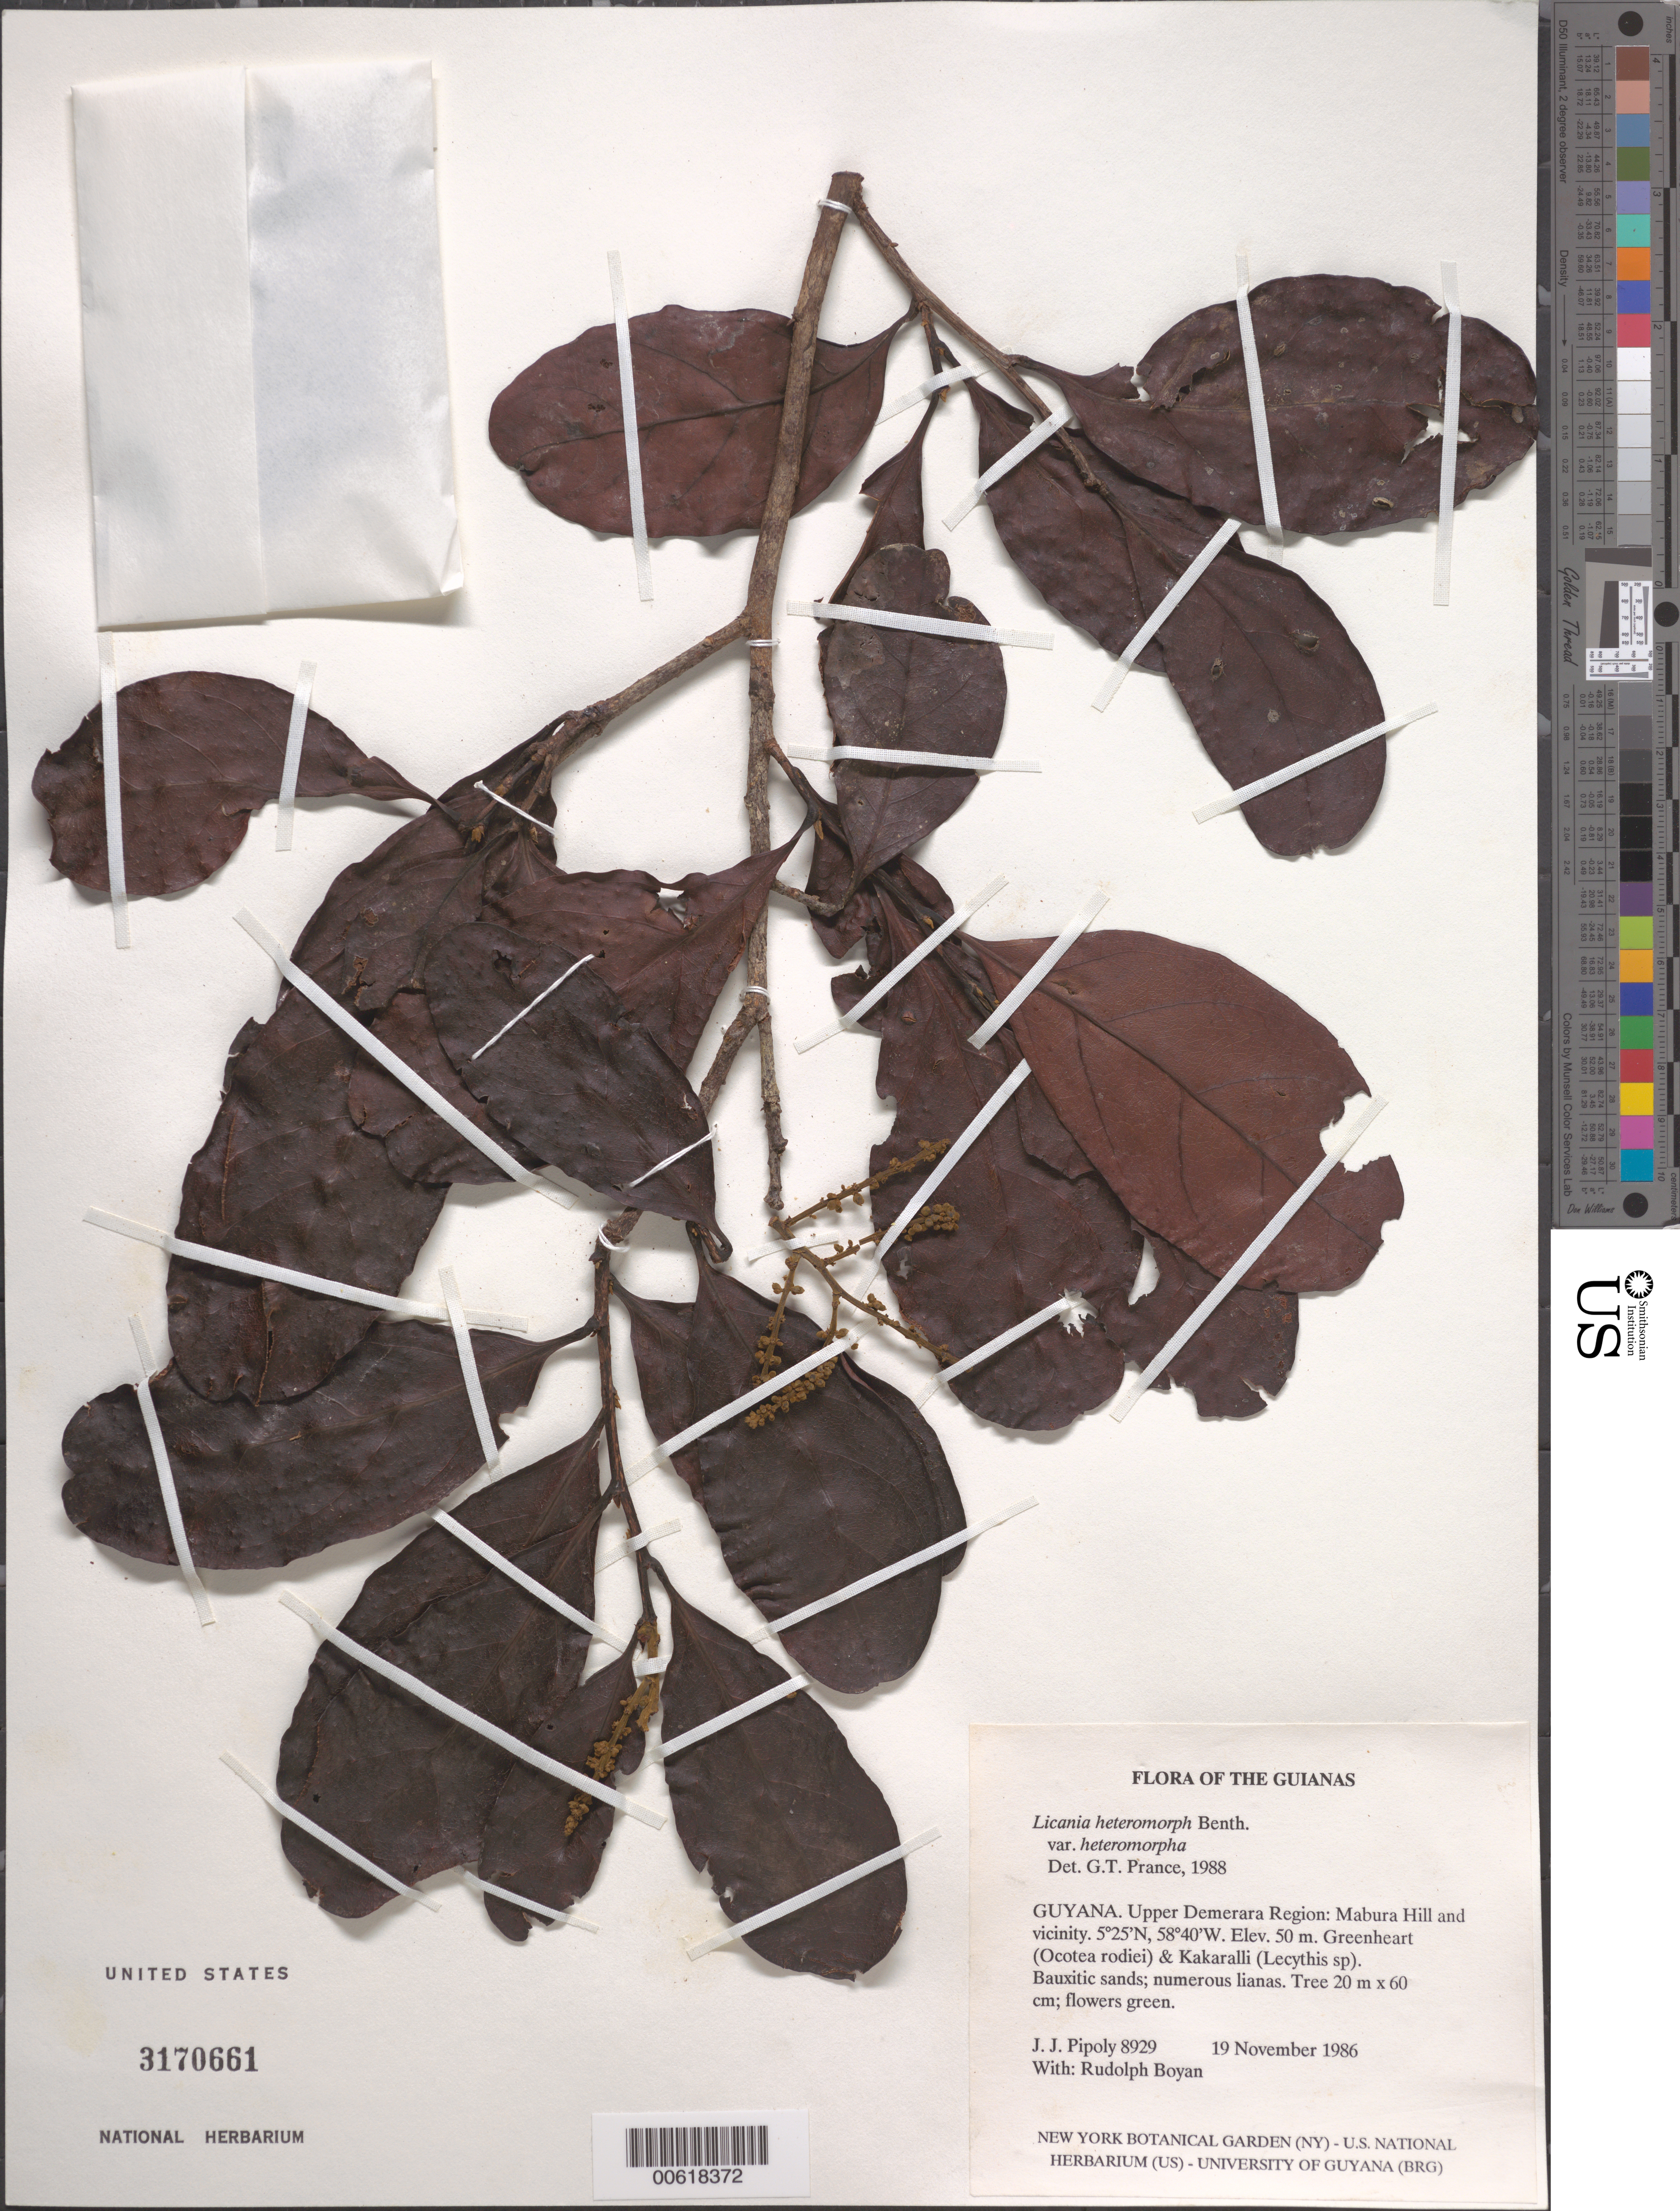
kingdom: Plantae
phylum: Tracheophyta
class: Magnoliopsida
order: Malpighiales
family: Chrysobalanaceae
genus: Hymenopus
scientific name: Hymenopus heteromorphus var. heteromorphus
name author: (Benth.) Sothers & Prance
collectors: J. J. Pipoly & R. Boyan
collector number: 8929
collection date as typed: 19 November 1986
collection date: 1986-11-19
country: Guyana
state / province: U. Demerara-Berbice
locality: Mabura Hill and vicinity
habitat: Forest on bauxitic sands. Greenheart (Ocotea rodiaei) and Kakaralli (Lecythis sp). Numerous lianas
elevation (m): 50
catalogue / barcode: US 3170661